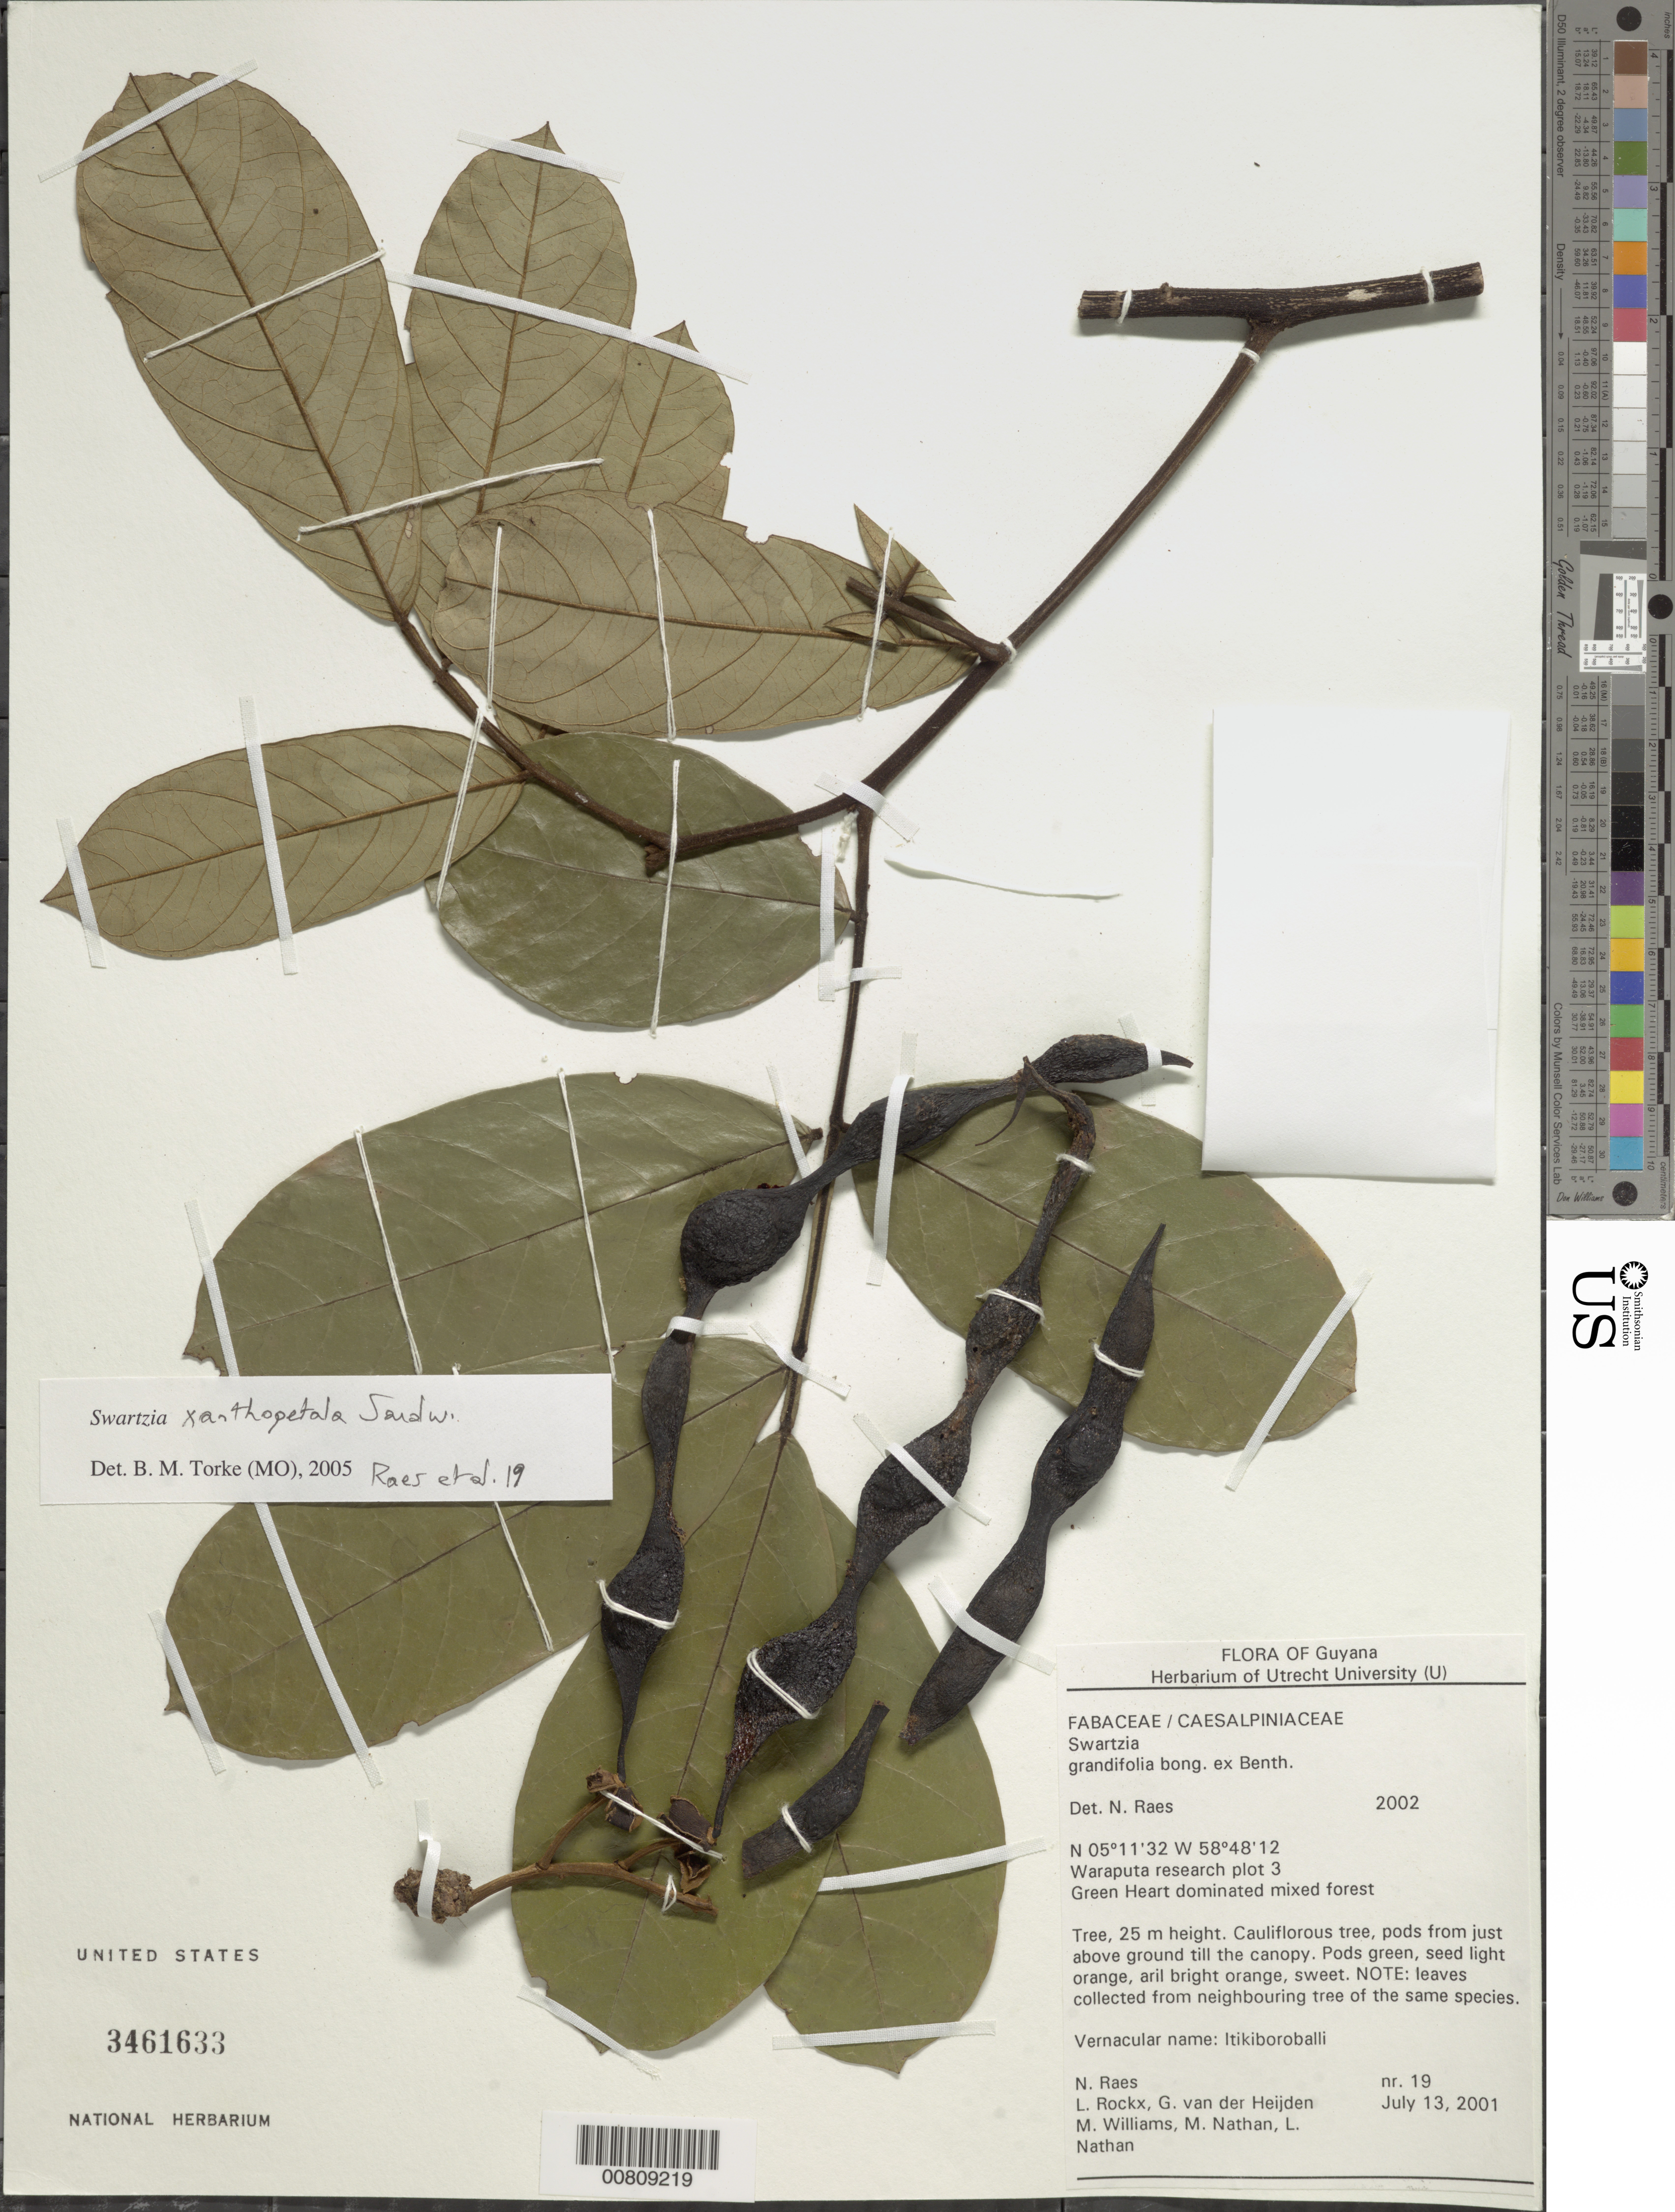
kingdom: Plantae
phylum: Tracheophyta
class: Magnoliopsida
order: Fabales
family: Fabaceae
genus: Swartzia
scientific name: Swartzia xanthopetala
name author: Sandwith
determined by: Torke, B. M., (MO)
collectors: N. Raes, L. Rockx, G. van der Heijden, M. Williams, M. Nathan & L. Nathan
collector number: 19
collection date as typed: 13-Jul-01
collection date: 2001-07-13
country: Guyana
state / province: U. Demerara-Berbice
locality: Waraputa Research plot 3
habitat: Greenheart dominated mixed forest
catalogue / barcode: US 3461633